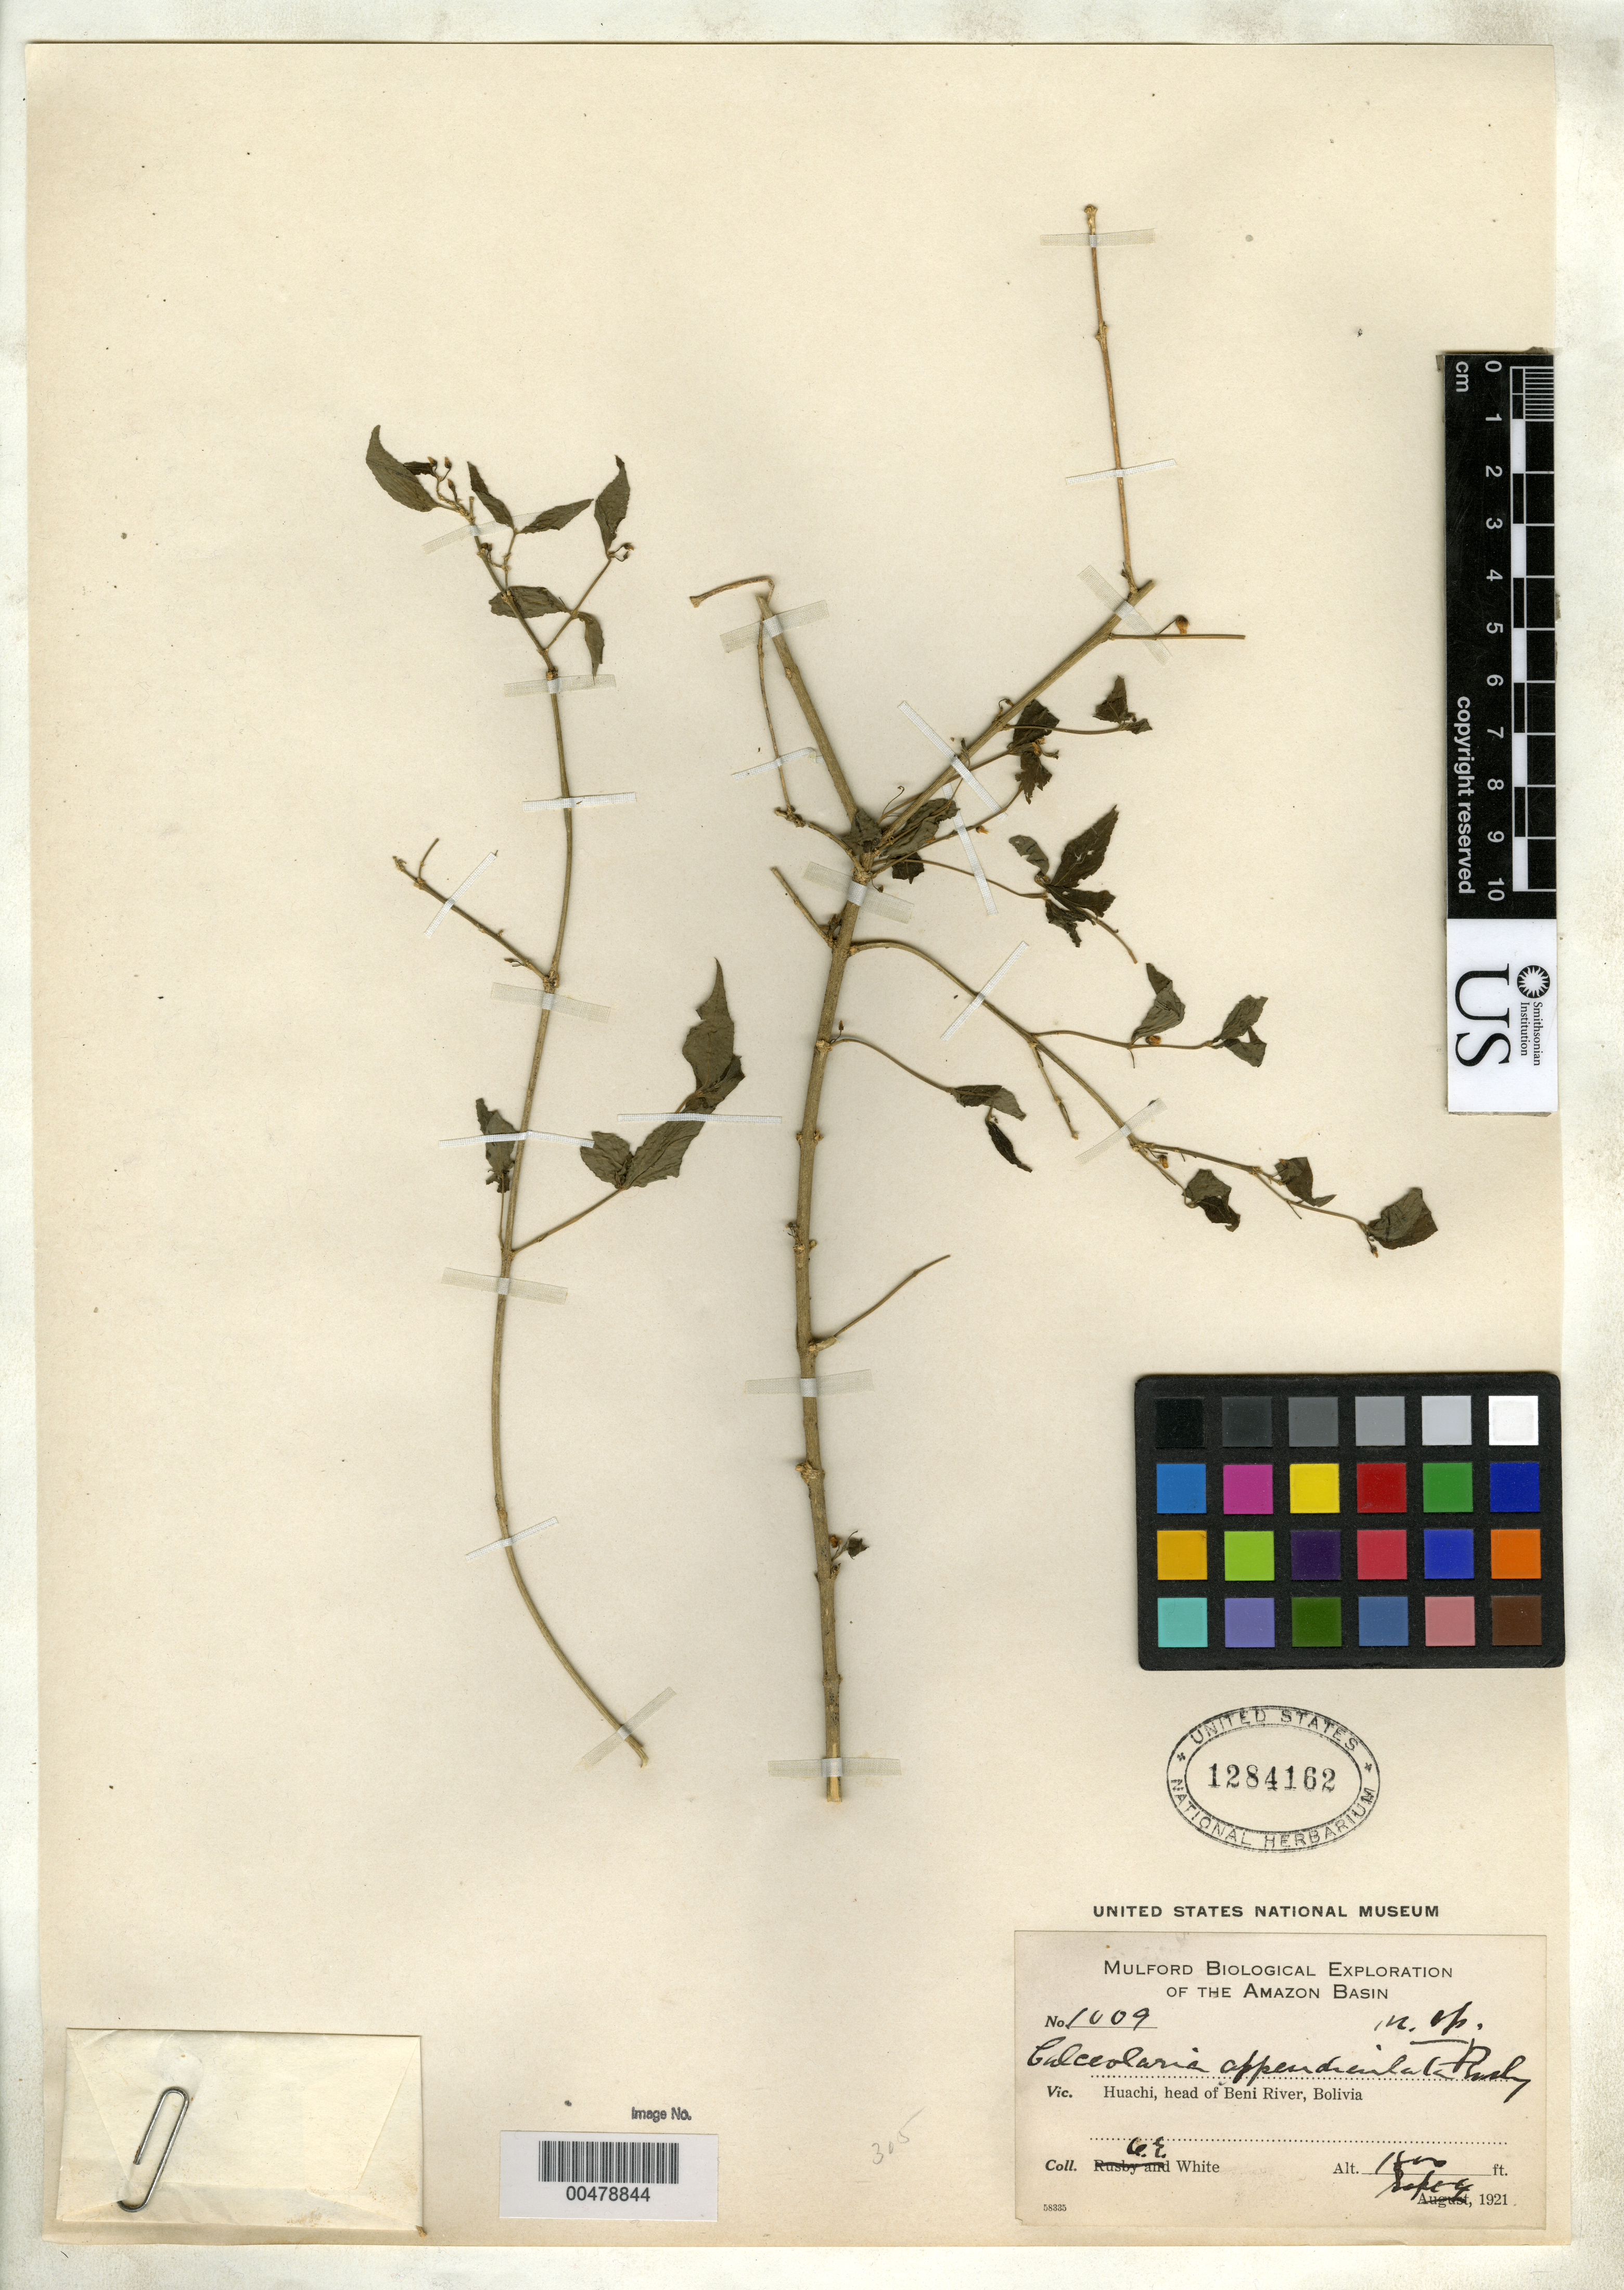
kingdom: Plantae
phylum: Tracheophyta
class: Magnoliopsida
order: Malpighiales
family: Violaceae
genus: Calceolaria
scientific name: Calceolaria appendiculata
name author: Rusby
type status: Isotype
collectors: O. E. White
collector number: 1009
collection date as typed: Sept 4, 1921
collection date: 1921-09-04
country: Bolivia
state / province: Beni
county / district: Iténez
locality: Huachi, head of Beni River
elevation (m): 549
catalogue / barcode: US 1284162